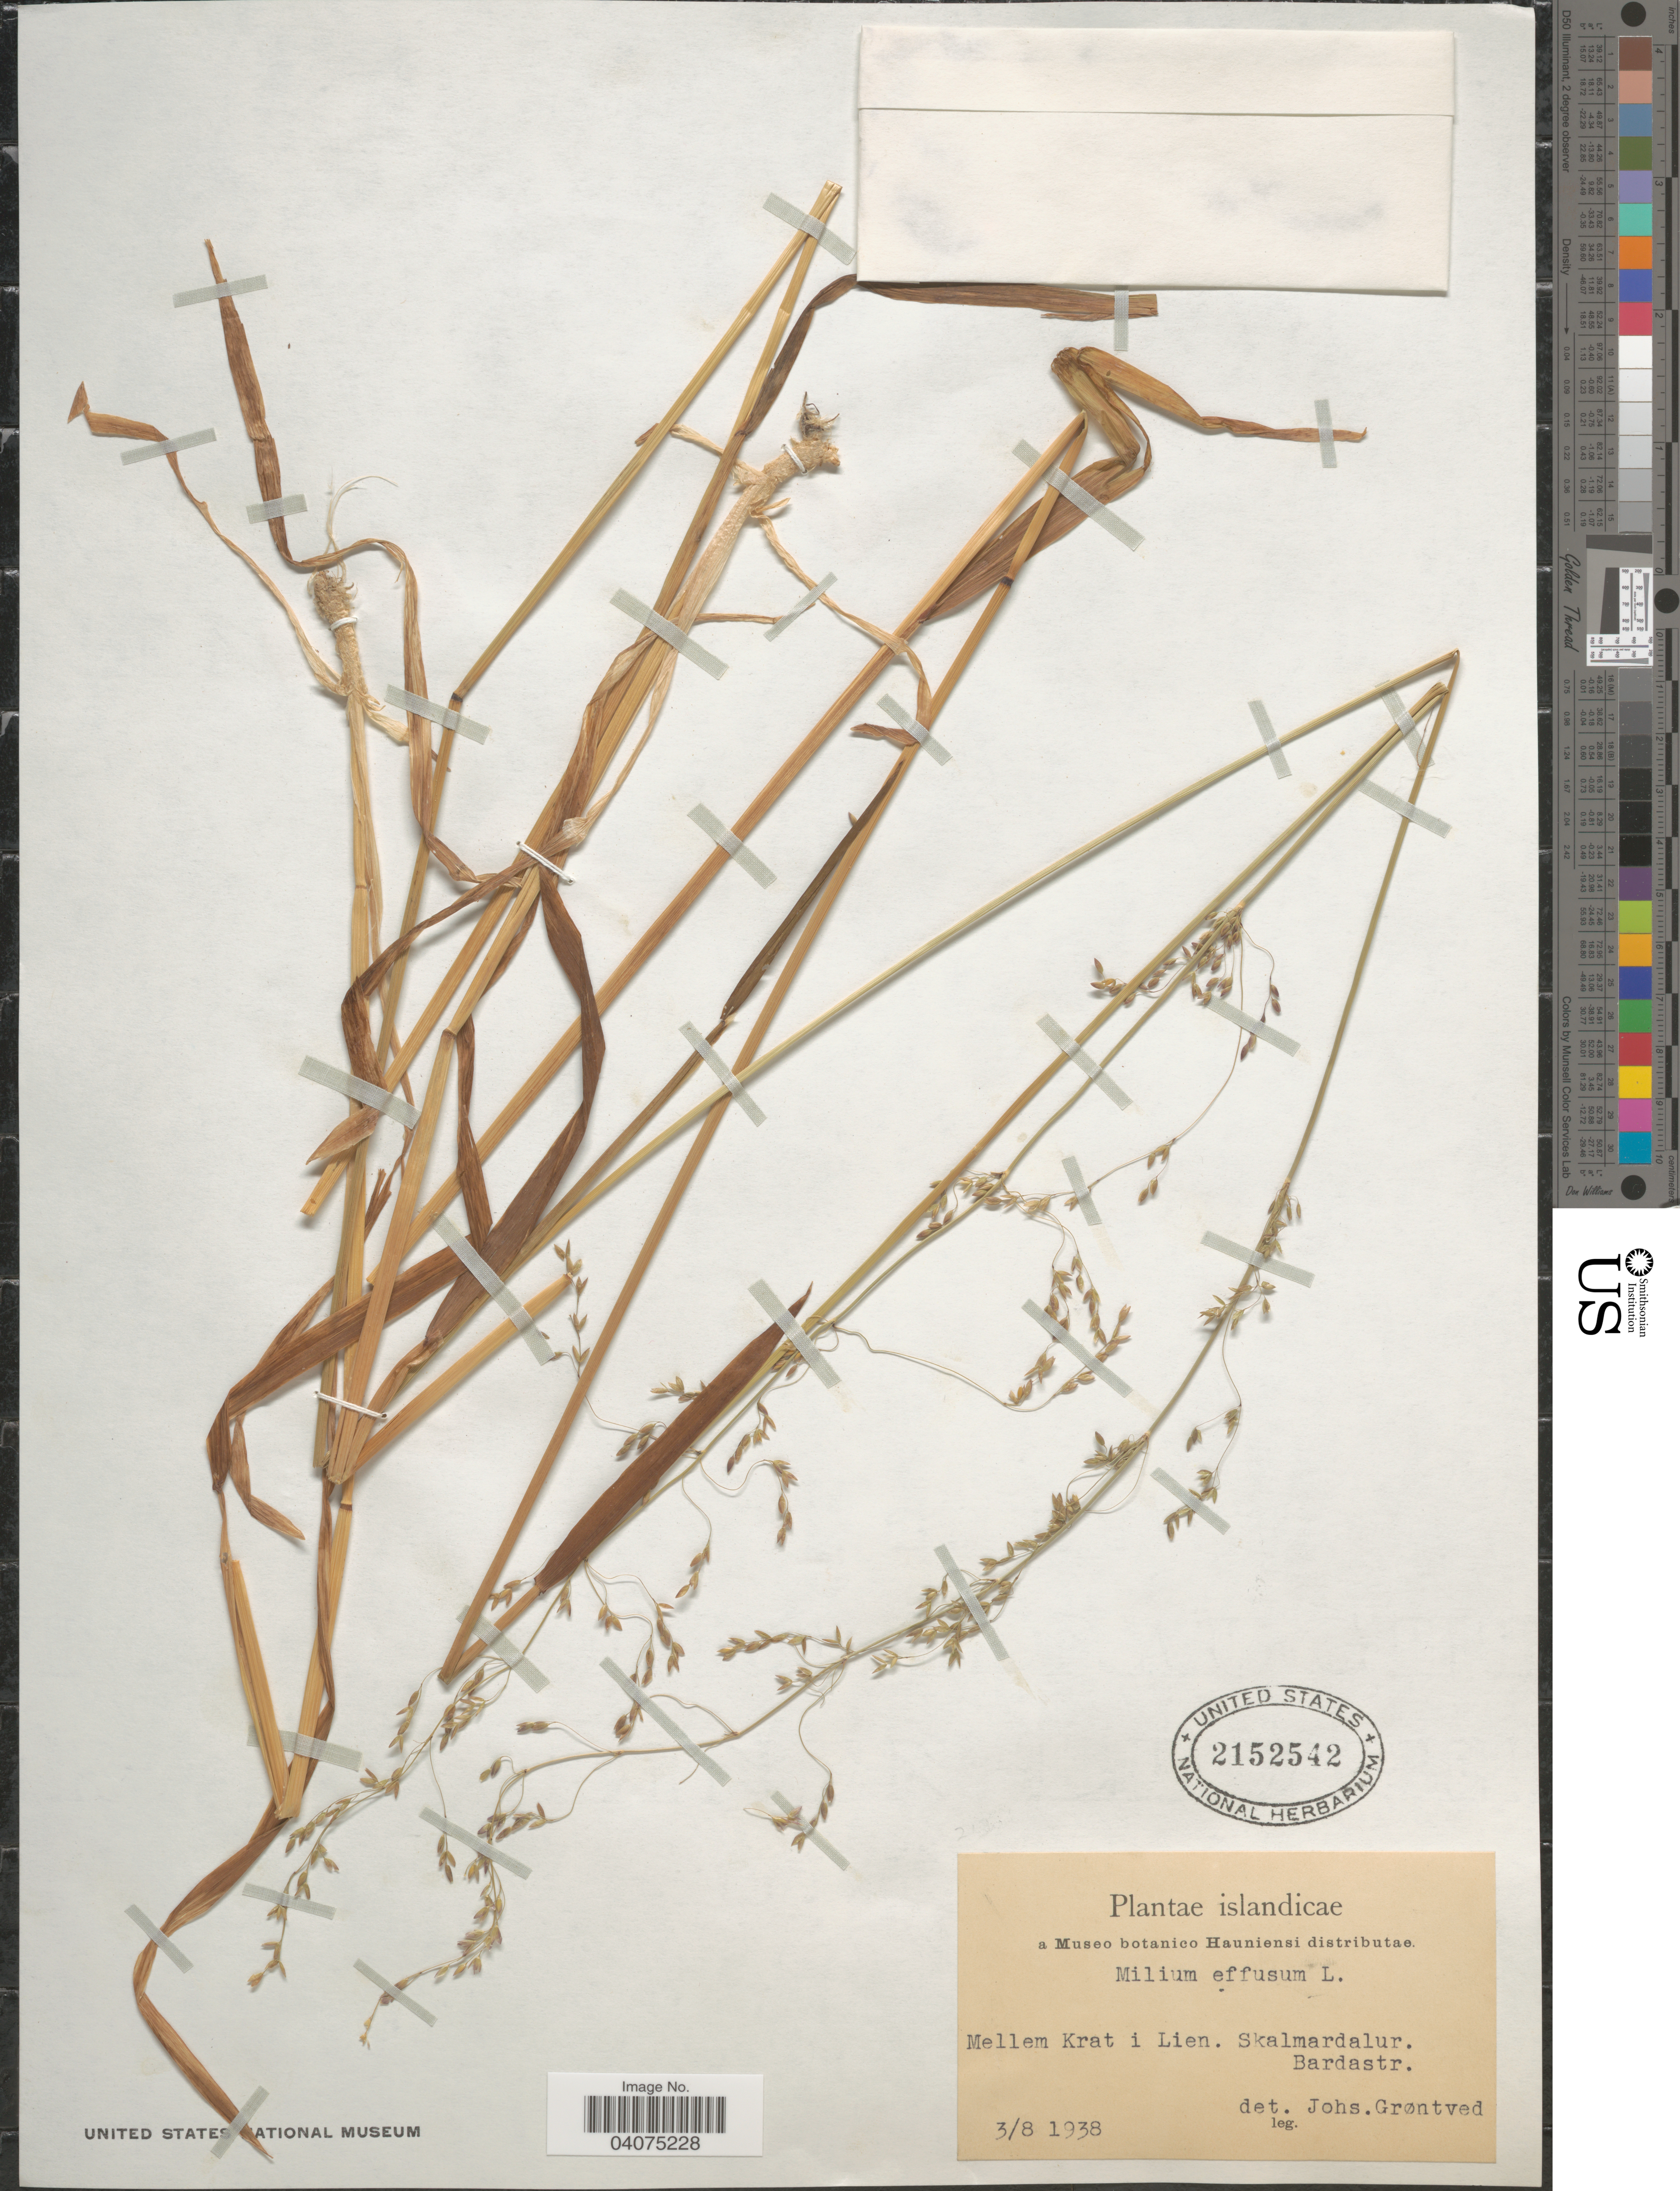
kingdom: Plantae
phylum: Tracheophyta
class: Liliopsida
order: Poales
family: Poaceae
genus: Milium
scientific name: Milium effusum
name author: L.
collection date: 1938-08-03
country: Iceland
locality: Mellem Krat i Lien. Skalmardalur. Bardastr.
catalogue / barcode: US 2152542